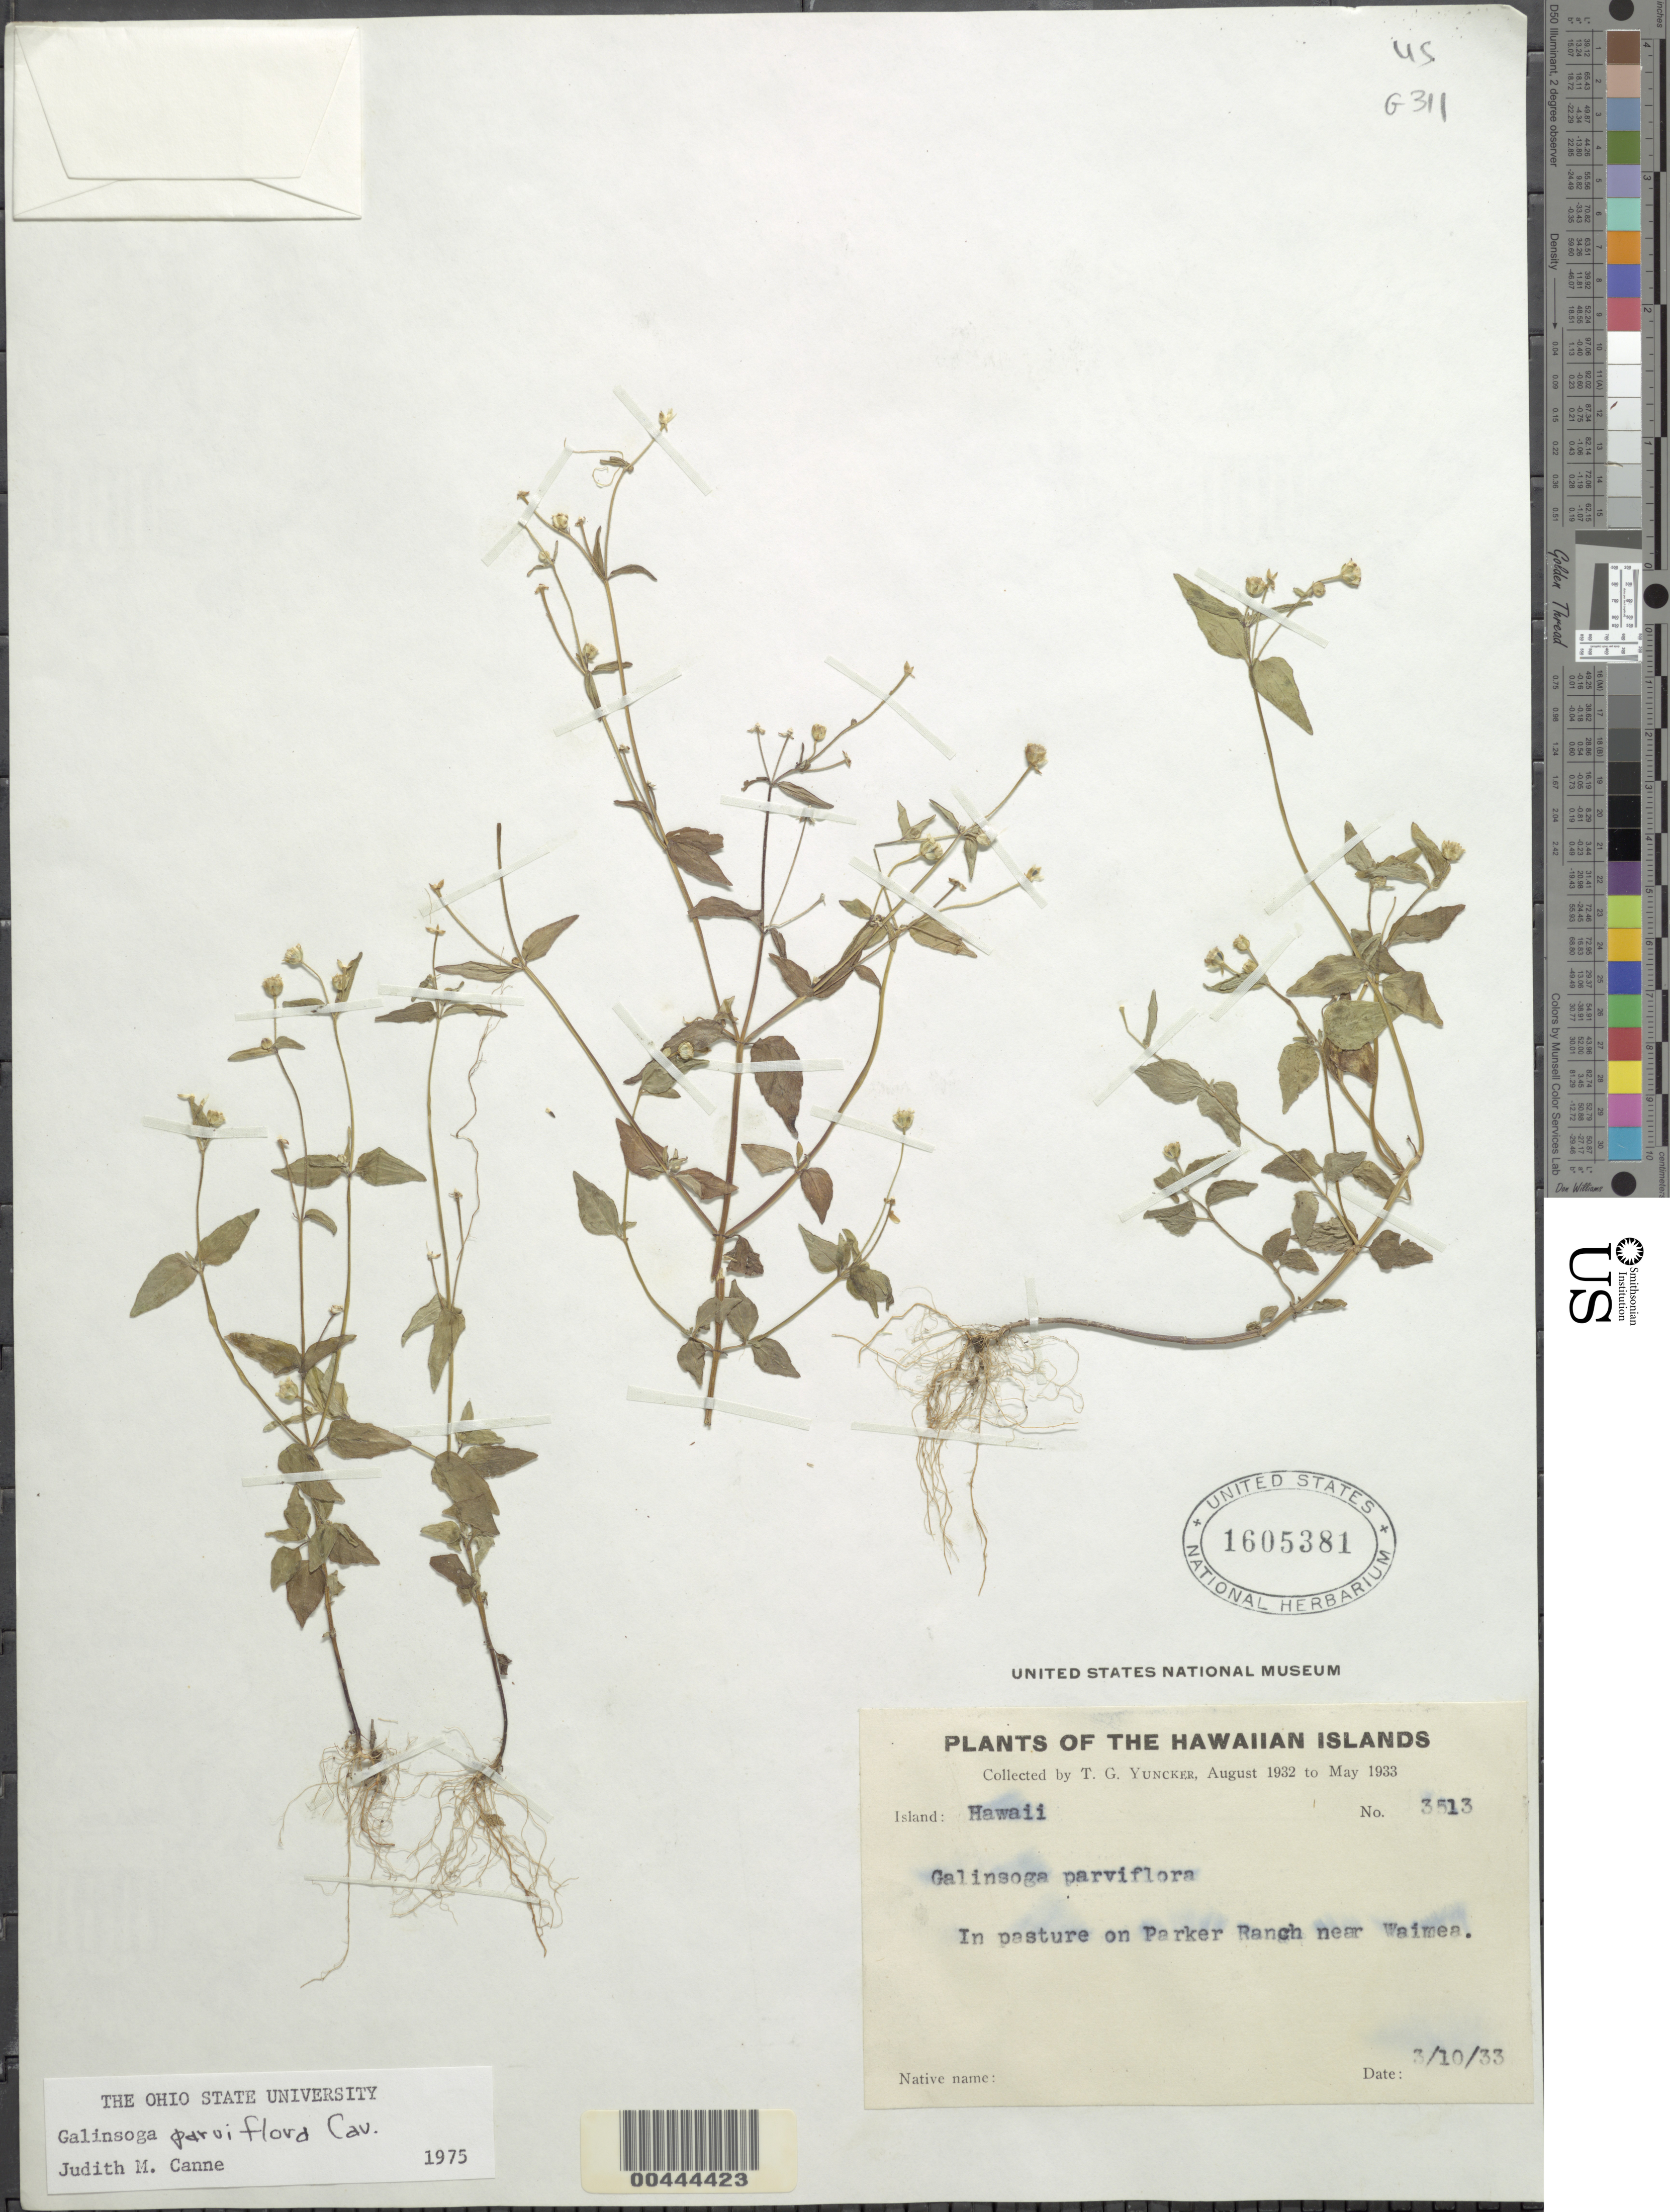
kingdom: Plantae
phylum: Tracheophyta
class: Magnoliopsida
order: Asterales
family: Asteraceae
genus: Galinsoga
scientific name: Galinsoga parviflora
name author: Cav.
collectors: T. G. Yuncker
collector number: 3513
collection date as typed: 10 Mar 1933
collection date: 1933-03-10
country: United States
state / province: Hawaii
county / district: Hawaii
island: Hawaii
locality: on Parker Ranch near Waimea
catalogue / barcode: US 1605381